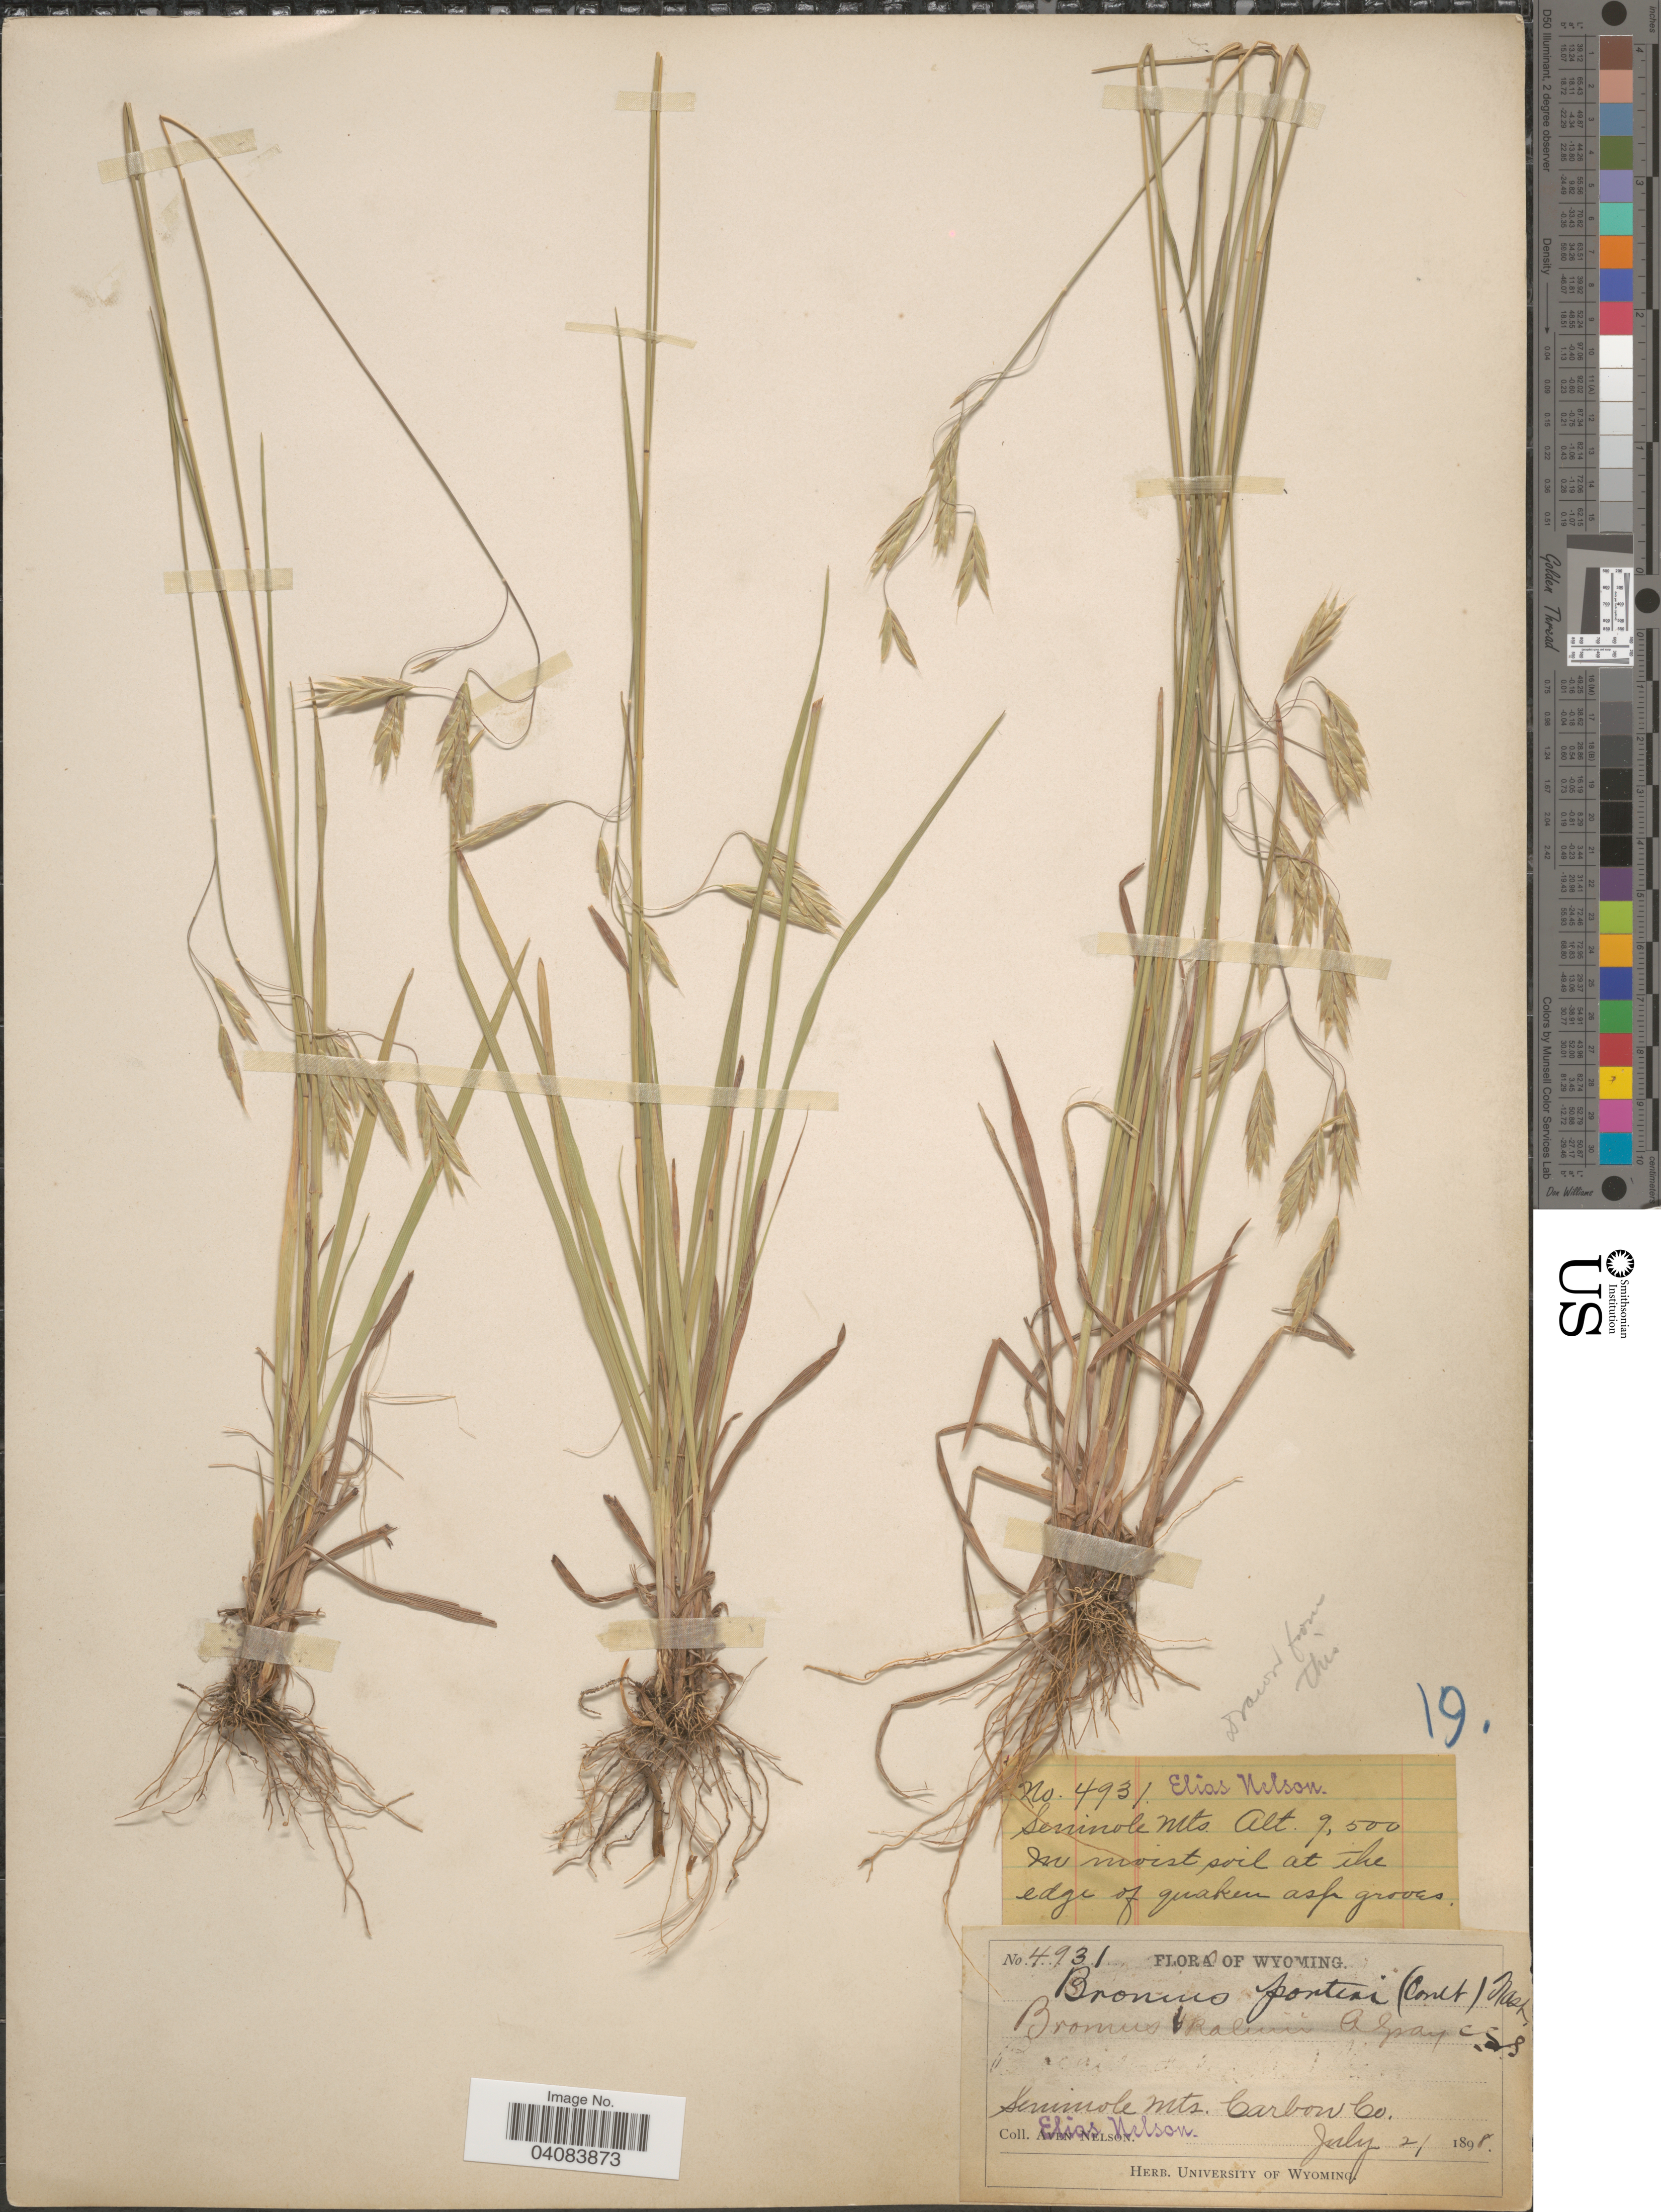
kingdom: Plantae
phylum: Tracheophyta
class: Liliopsida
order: Poales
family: Poaceae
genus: Bromus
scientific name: Bromus porteri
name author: (J.M. Coult.) Nash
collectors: E. Nelson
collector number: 4931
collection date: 1898-07-21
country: United States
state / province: Wyoming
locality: Seminole Mts. In moist soil at the edge of quaken asp groves. Carbon Co.